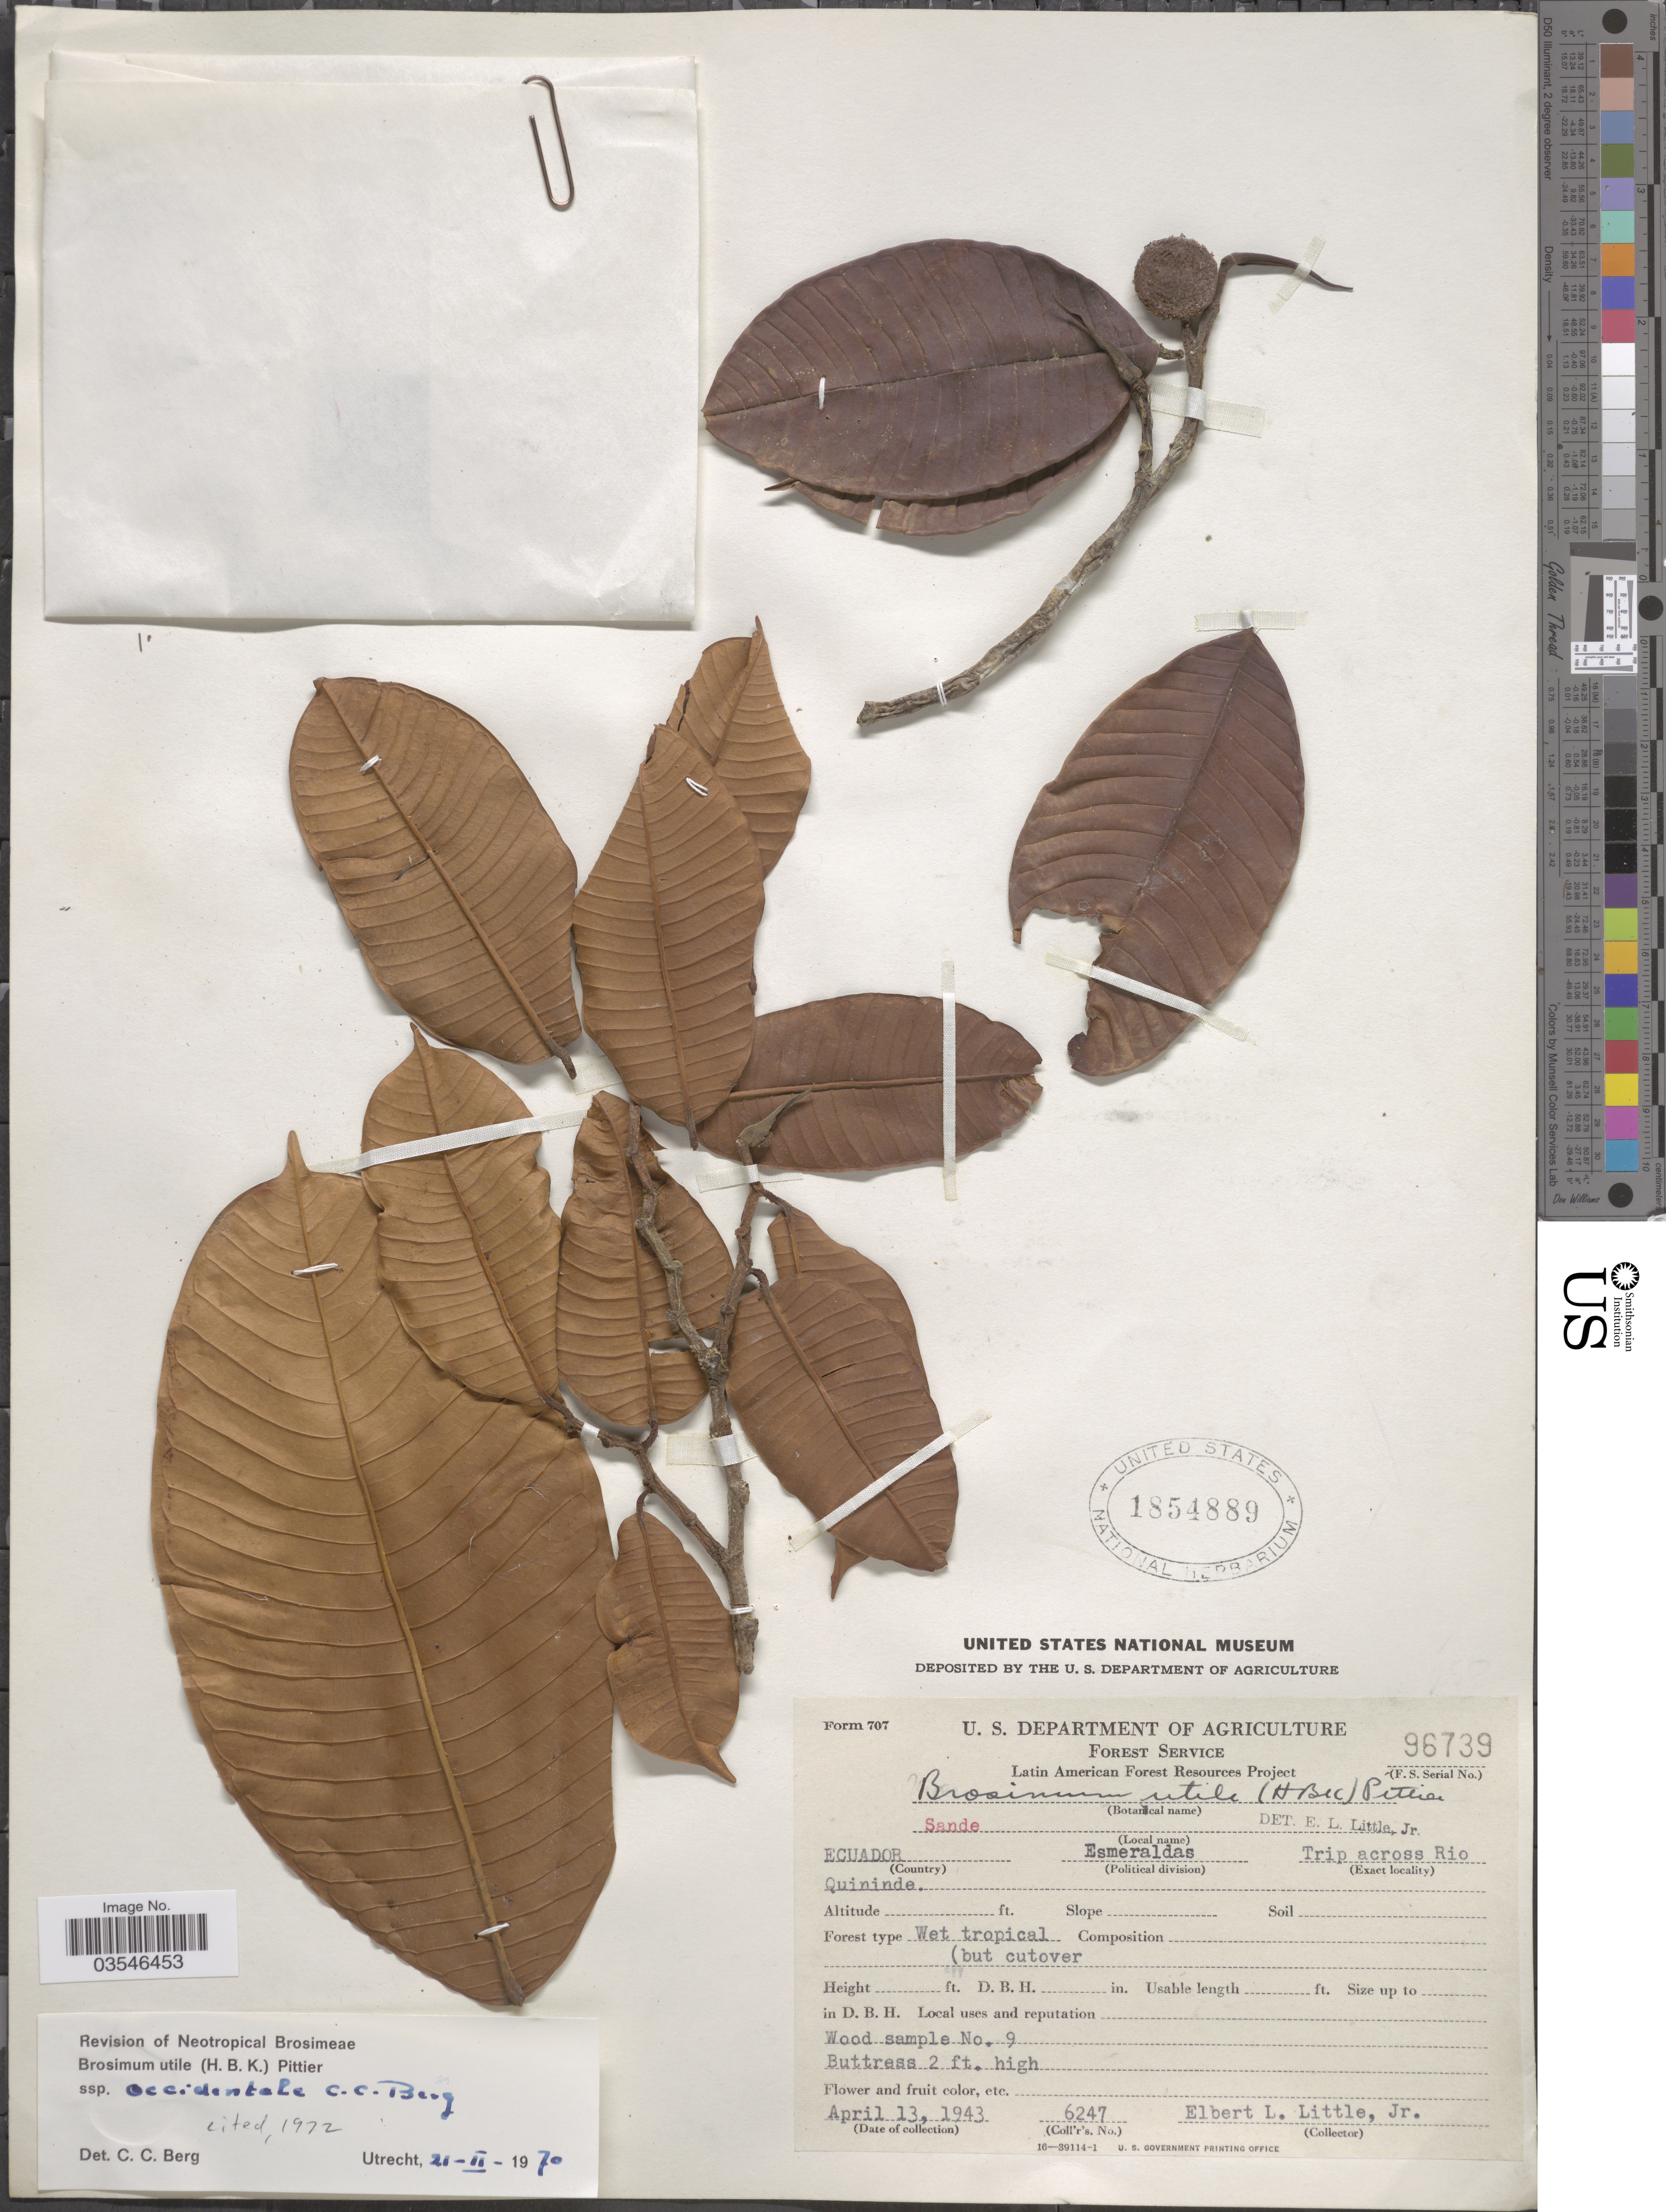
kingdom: Plantae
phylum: Tracheophyta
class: Magnoliopsida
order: Rosales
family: Moraceae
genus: Brosimum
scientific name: Brosimum utile subsp. occidentale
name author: C.C. Berg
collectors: E. L. Little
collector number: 6247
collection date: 1943-04-13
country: Ecuador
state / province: Esmeraldas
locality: Political division. Trip across Rio Quininde.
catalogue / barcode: US 1854889